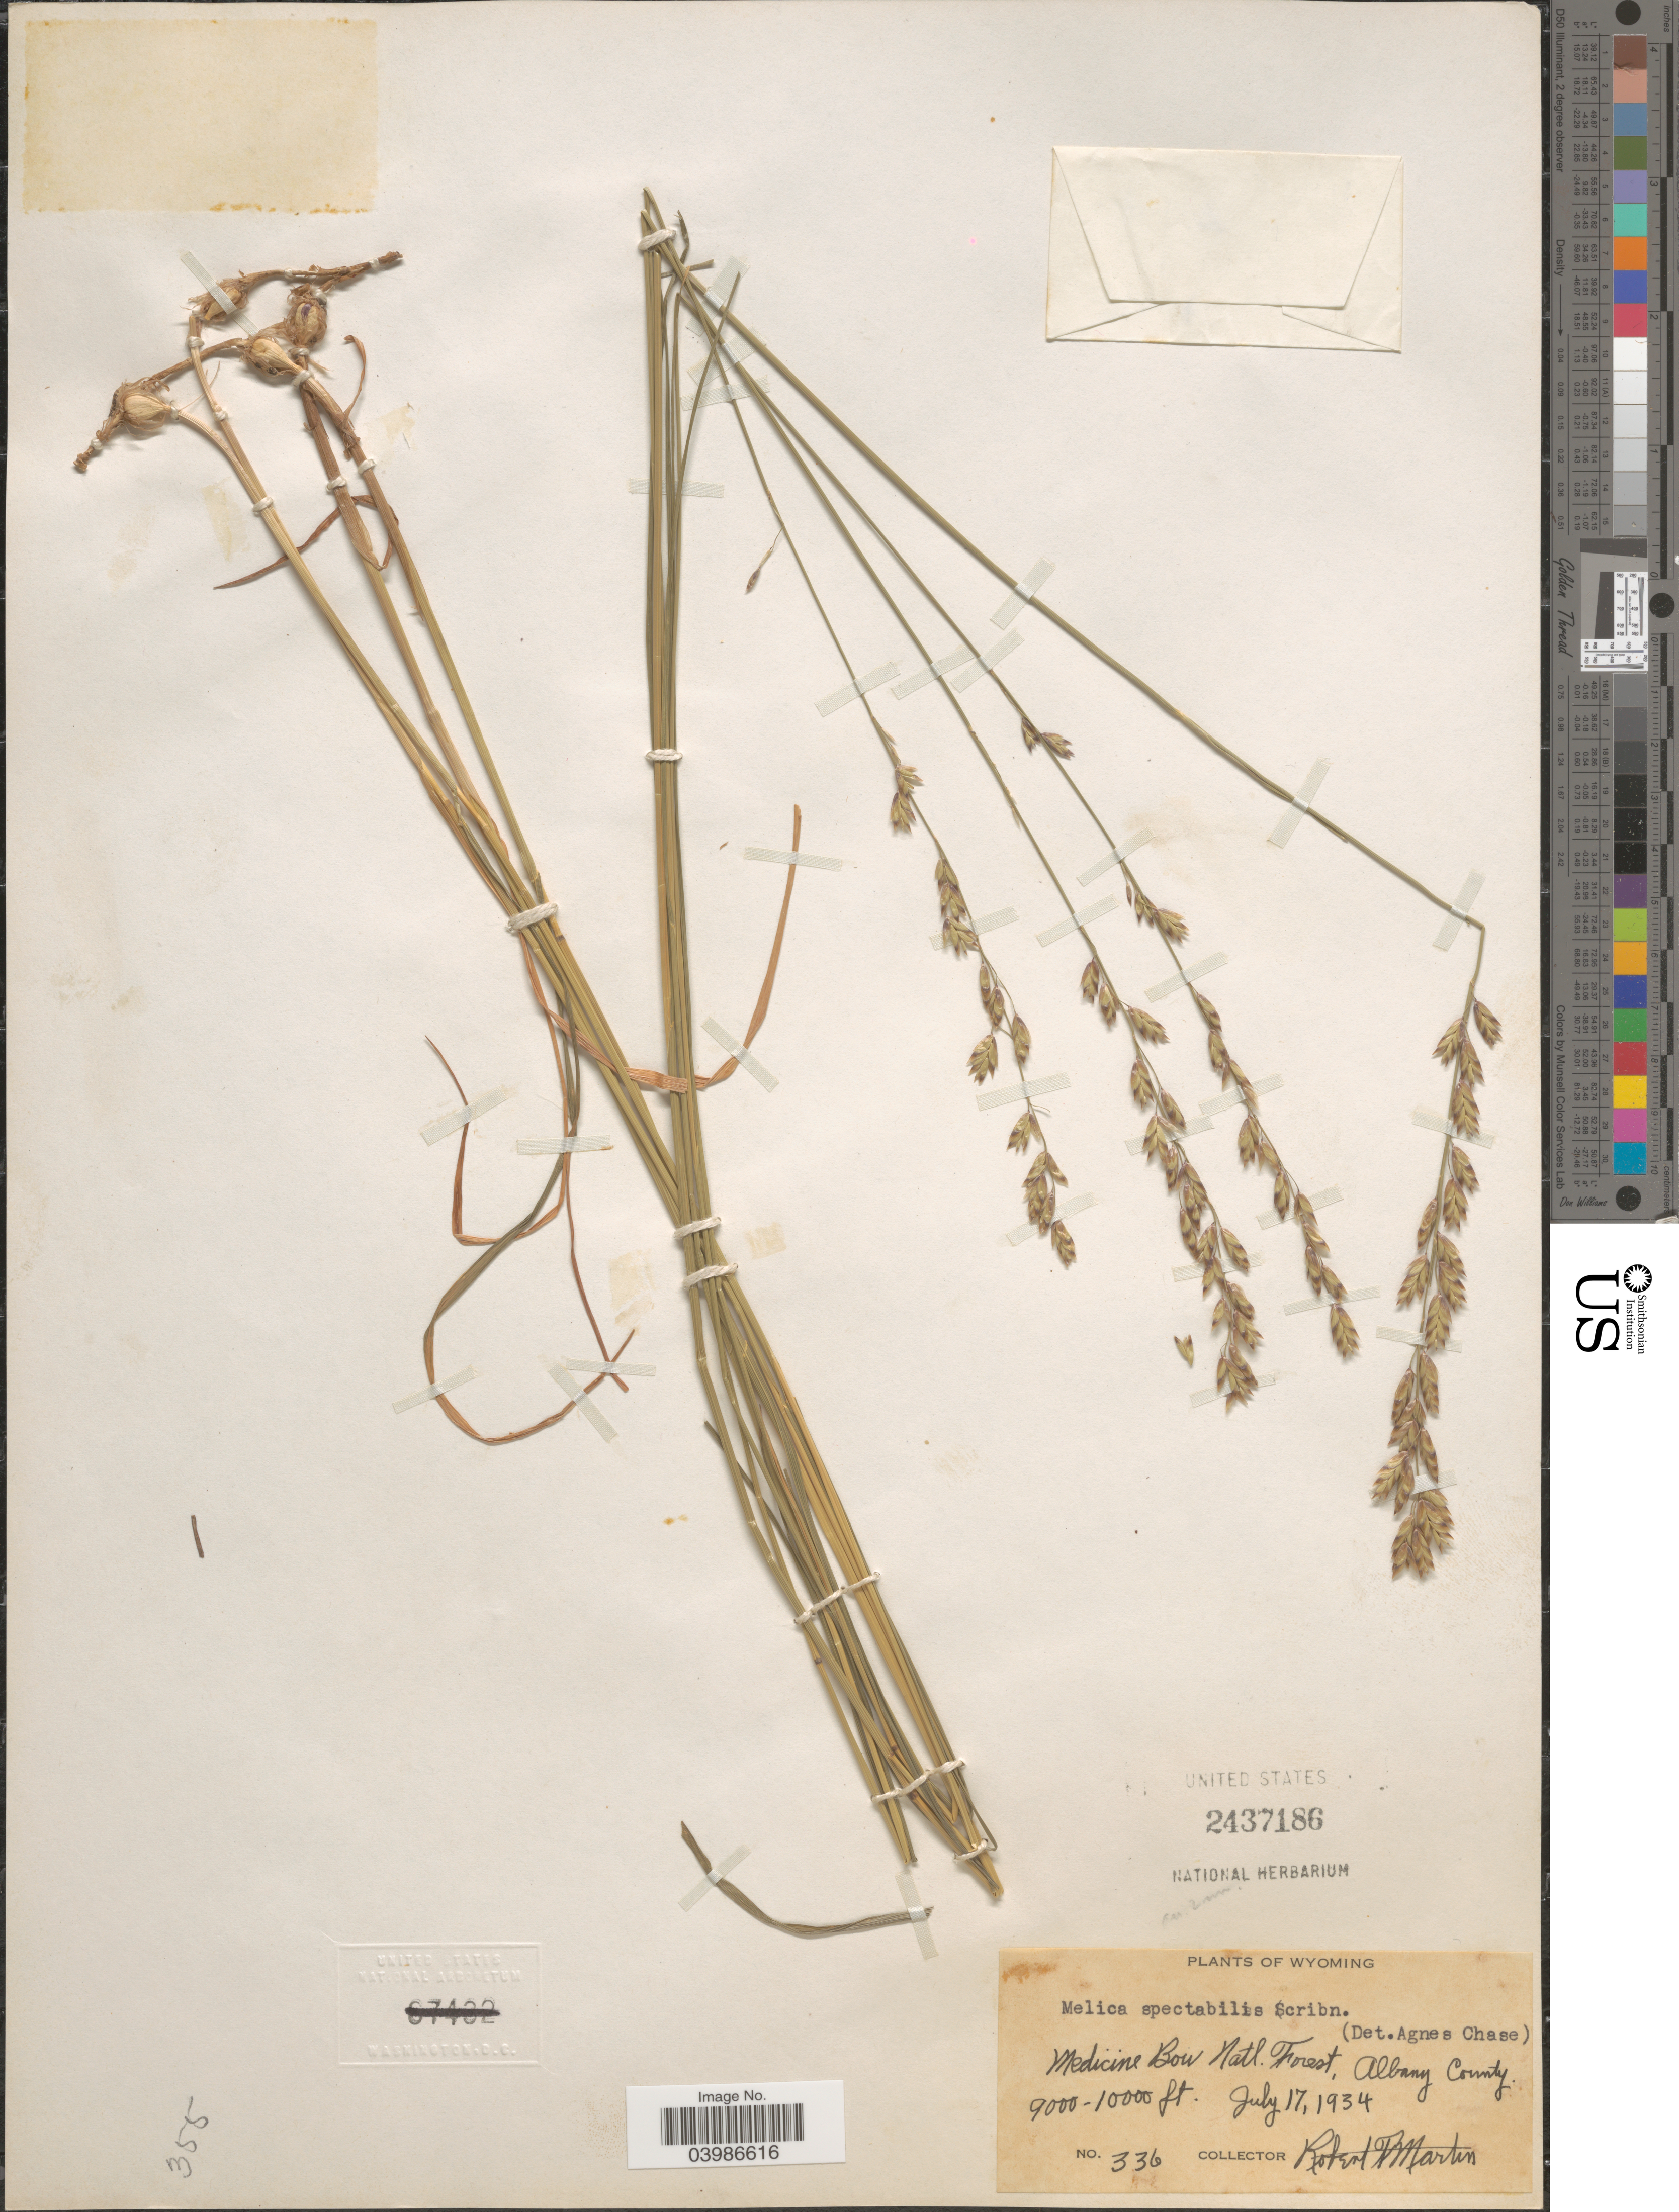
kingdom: Plantae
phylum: Tracheophyta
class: Liliopsida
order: Poales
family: Poaceae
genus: Melica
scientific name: Melica spectabilis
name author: Scribn.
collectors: R. Martin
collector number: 336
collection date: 1934-07-17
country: United States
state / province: Wyoming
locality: Medicine Bow Natl. Forest, Albany County.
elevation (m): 2743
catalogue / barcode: US 2437186